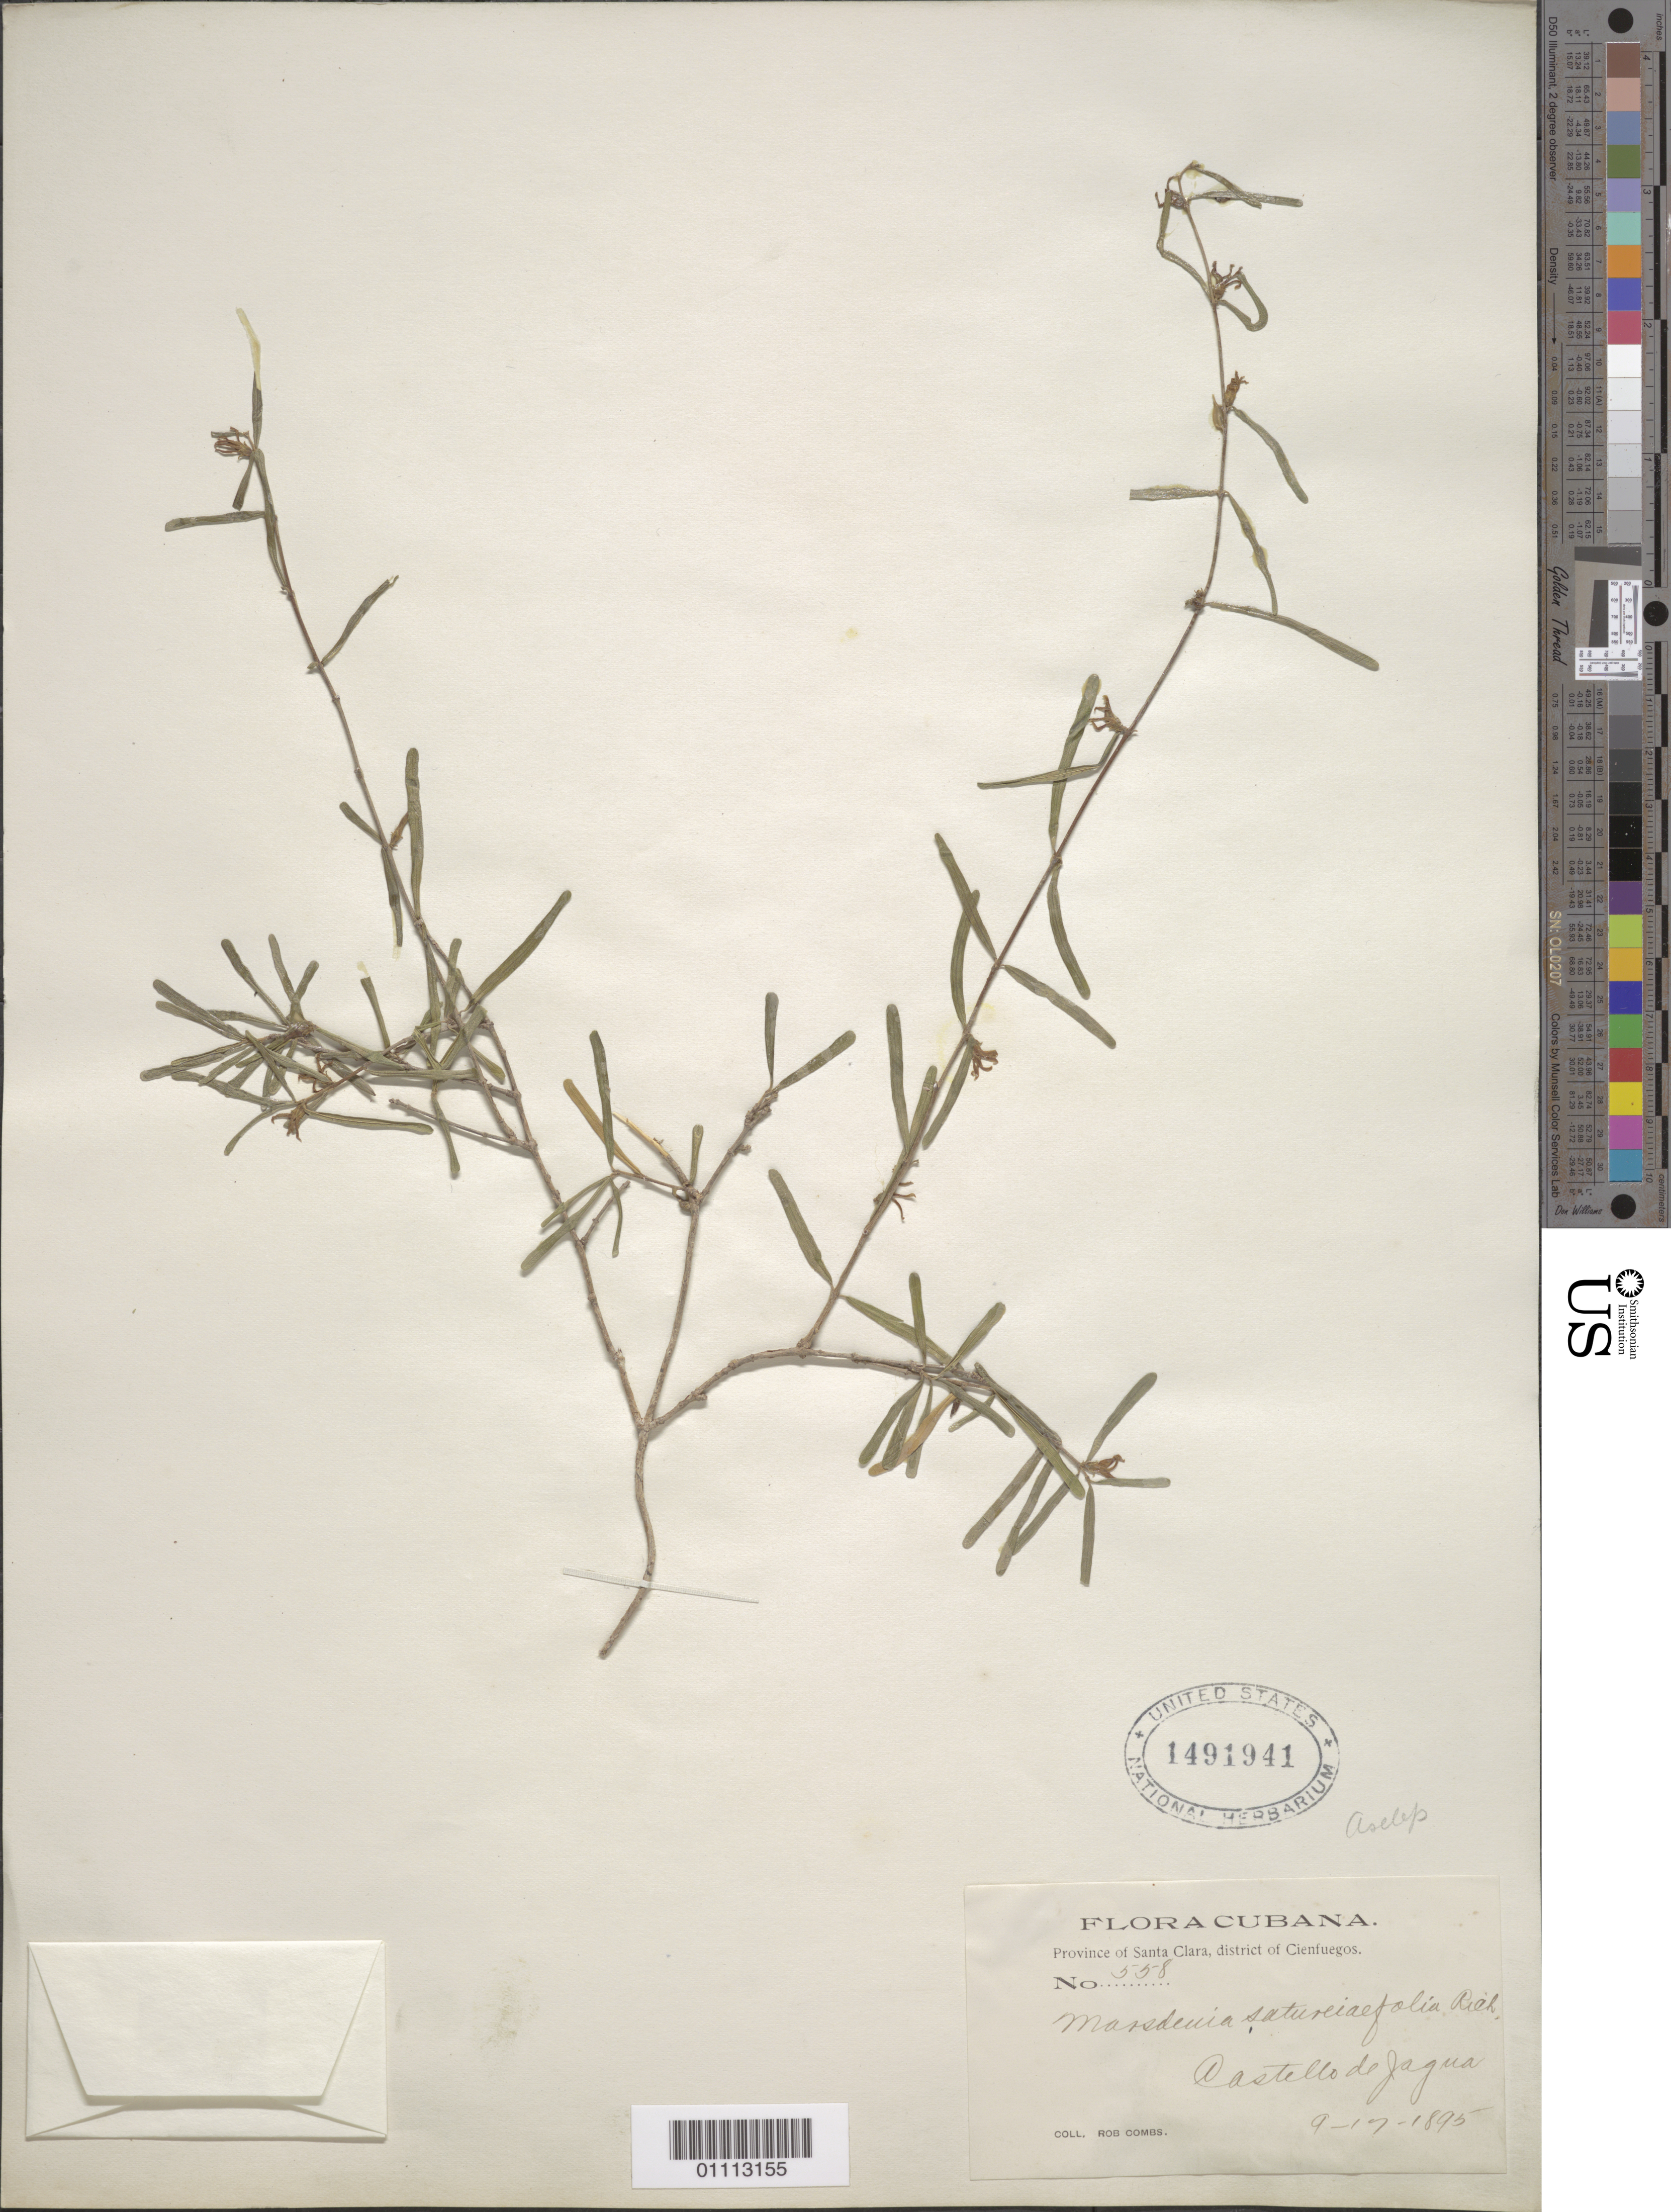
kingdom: Plantae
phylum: Tracheophyta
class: Magnoliopsida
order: Gentianales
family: Apocynaceae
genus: Marsdenia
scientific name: Marsdenia saturejifolia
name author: A. Rich.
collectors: R. Combs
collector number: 558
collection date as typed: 17 Sep 1895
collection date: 1895-09-17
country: Cuba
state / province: Cienfuegos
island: Cuba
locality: Castello de Jagua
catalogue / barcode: US 1491941